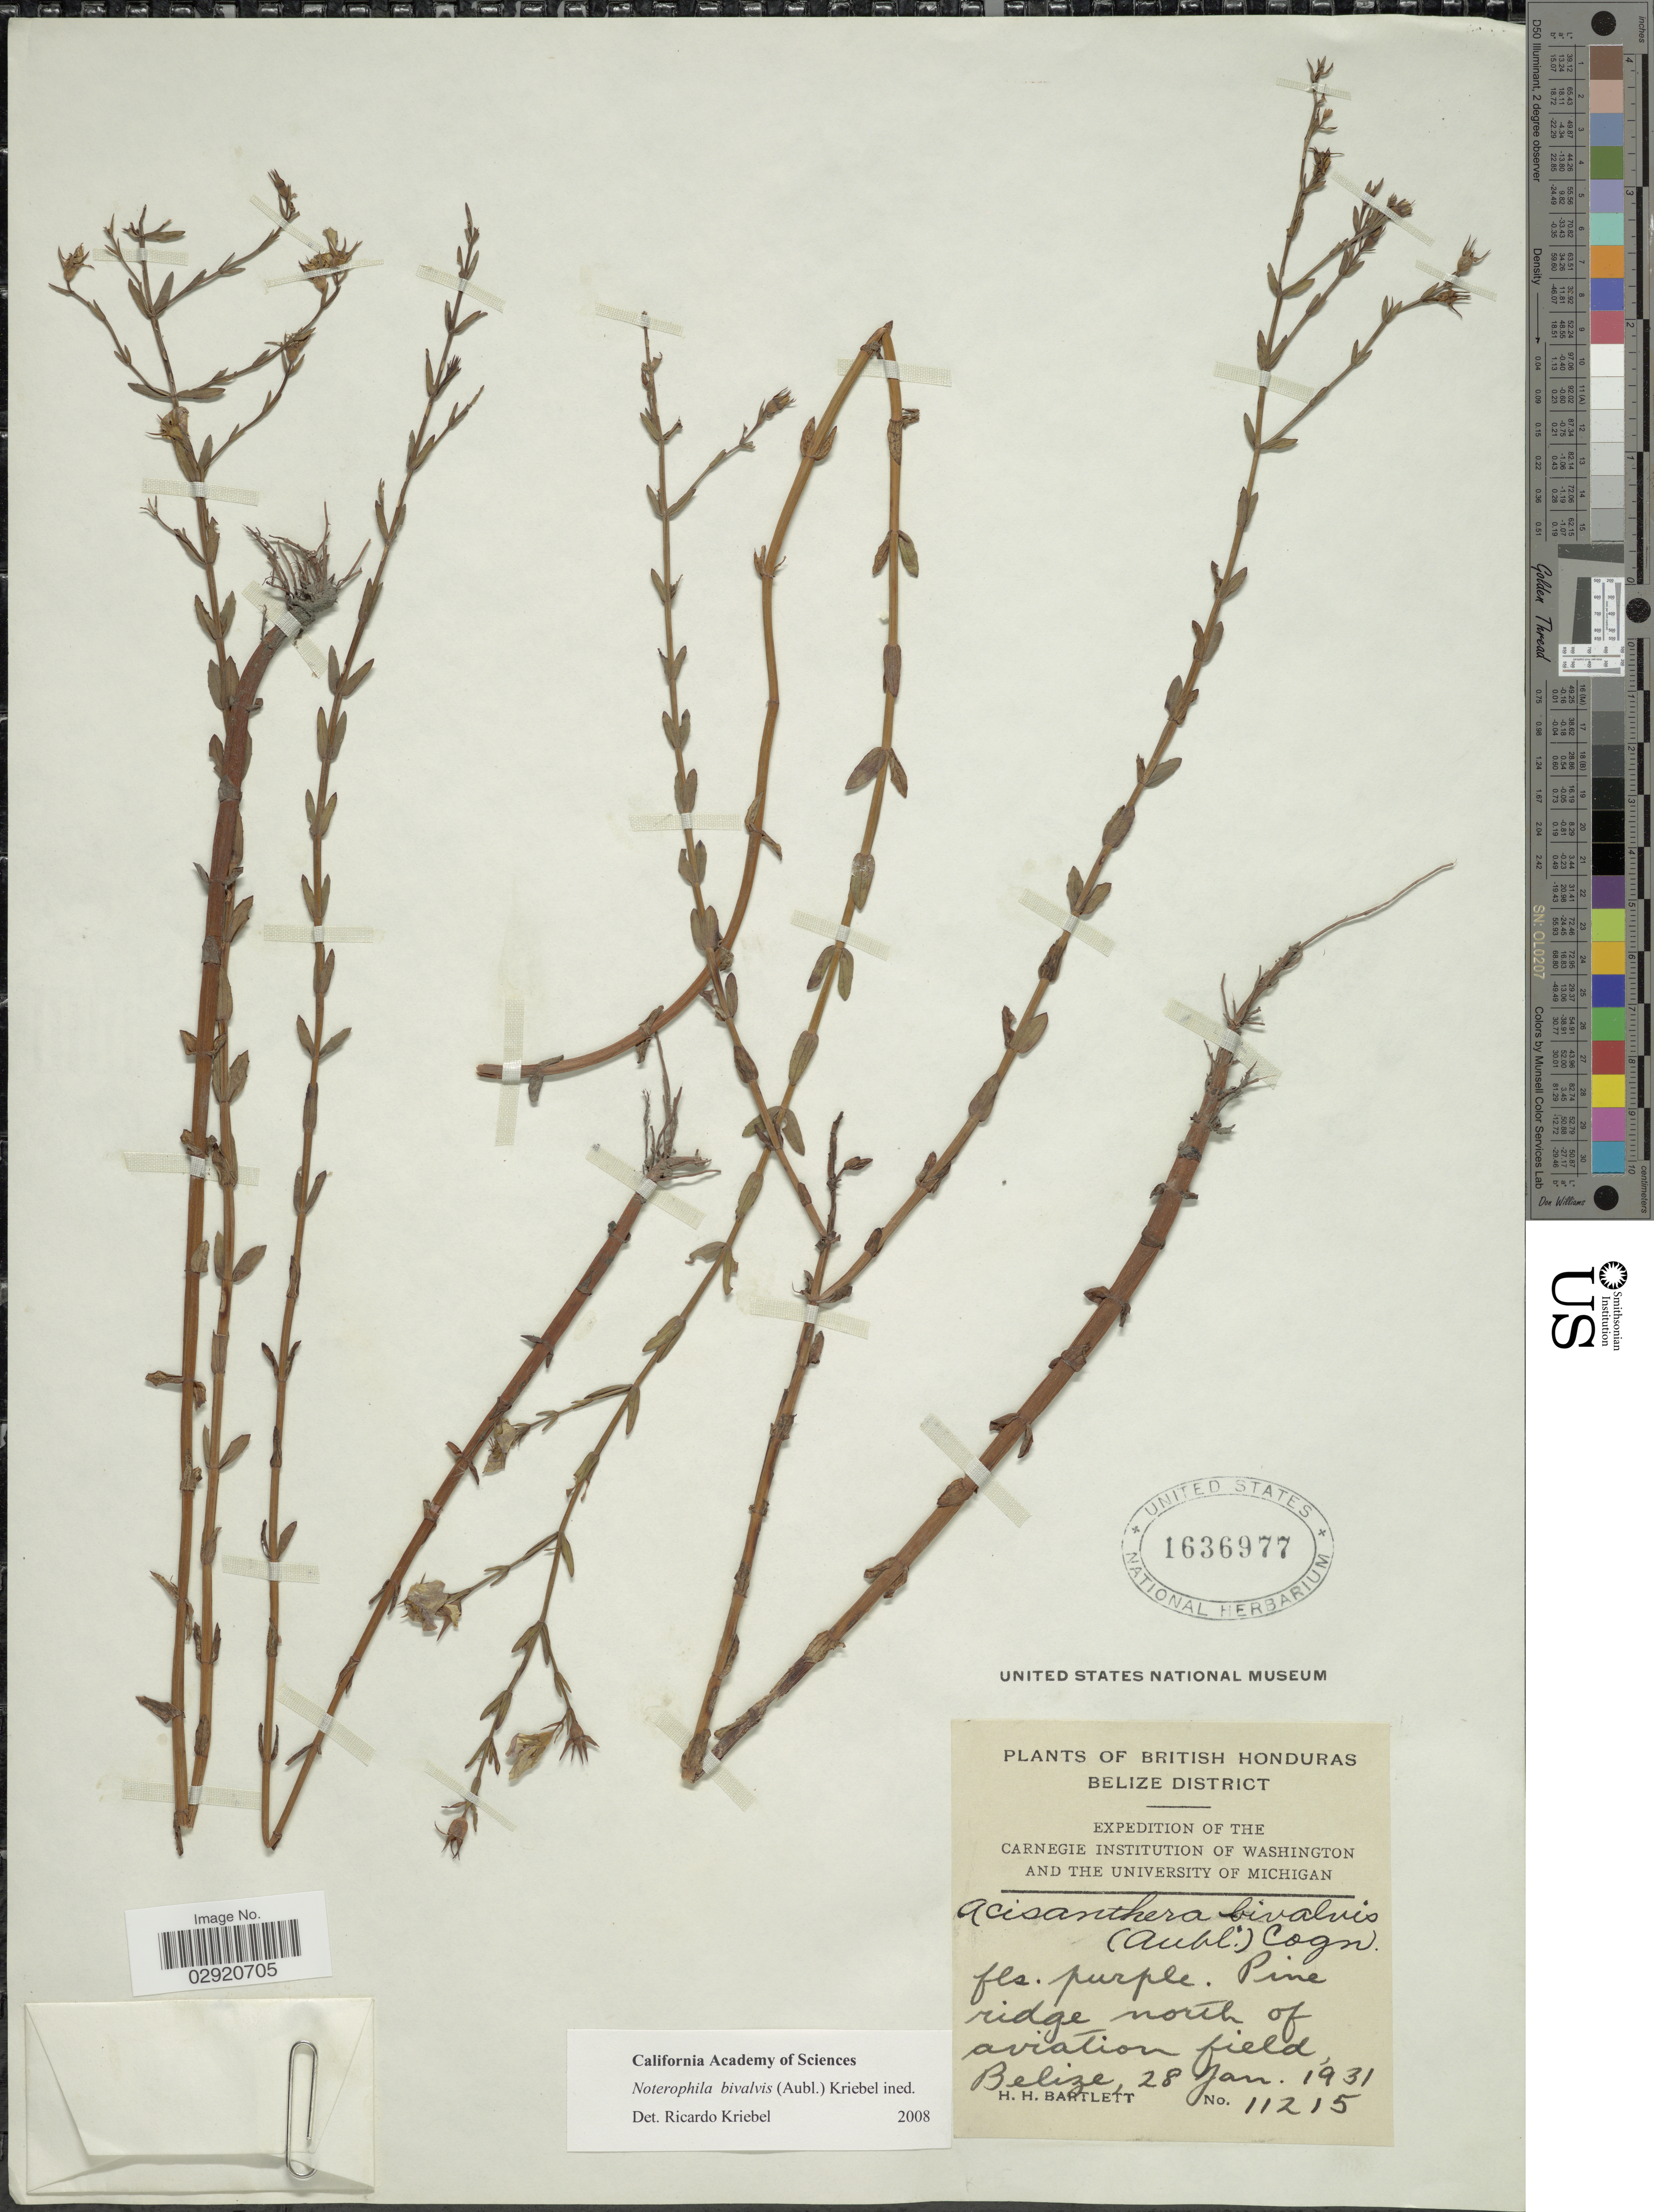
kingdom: Plantae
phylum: Tracheophyta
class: Magnoliopsida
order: Myrtales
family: Melastomataceae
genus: Noterophila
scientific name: Noterophila bivalvis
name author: (Aubl.) Kriebel & M.J. Rocha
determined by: Nunes da Silva, Diego, (RB), Jardim Botanico do Rio de Janeiro - Herbario (BRAZIL)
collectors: H. H. Bartlett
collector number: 11215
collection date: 1931-01-28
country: Belize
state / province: Belize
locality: British Honduras. Belize District. Pine ridge north of aviation field Belize.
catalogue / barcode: US 1636977